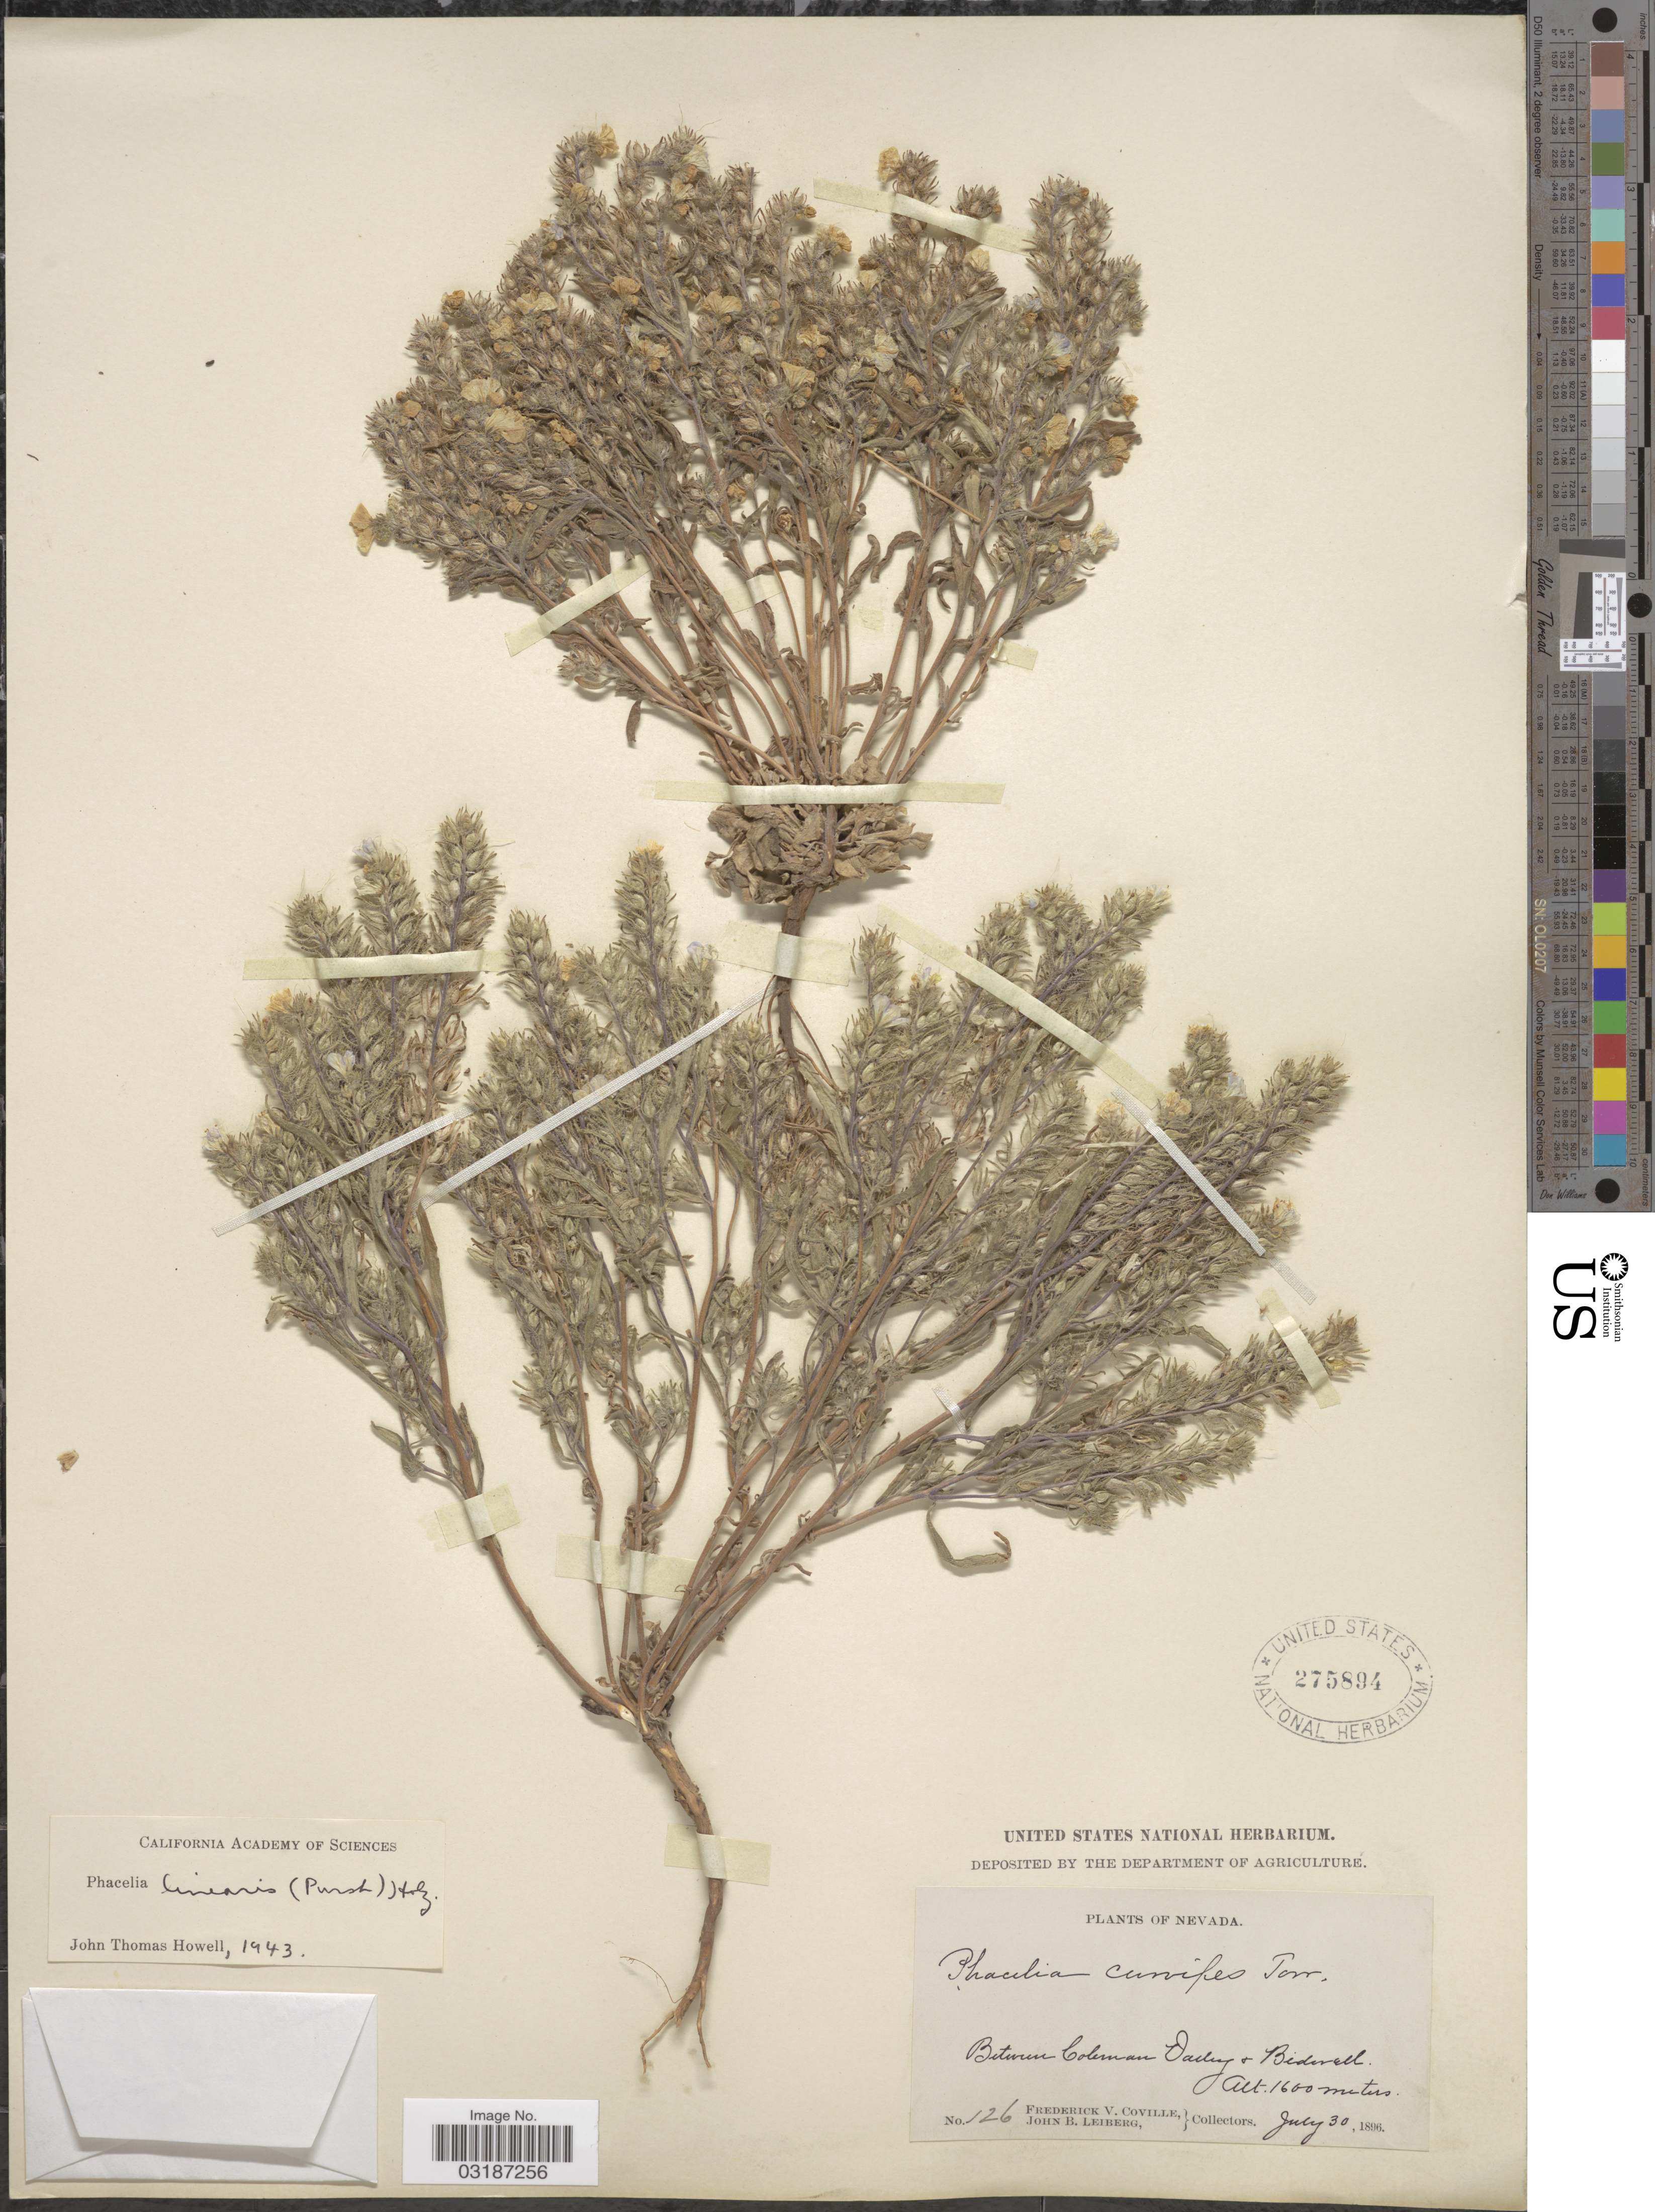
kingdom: Plantae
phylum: Tracheophyta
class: Magnoliopsida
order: Boraginales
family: Hydrophyllaceae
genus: Phacelia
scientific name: Phacelia linearis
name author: (Pursh) Holz.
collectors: F. V. Coville & J. B. Leiberg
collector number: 126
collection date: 1896-07-30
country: United States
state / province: Nevada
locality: Between Coleman Valley + Bidwell.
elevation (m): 1600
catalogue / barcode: US 275894